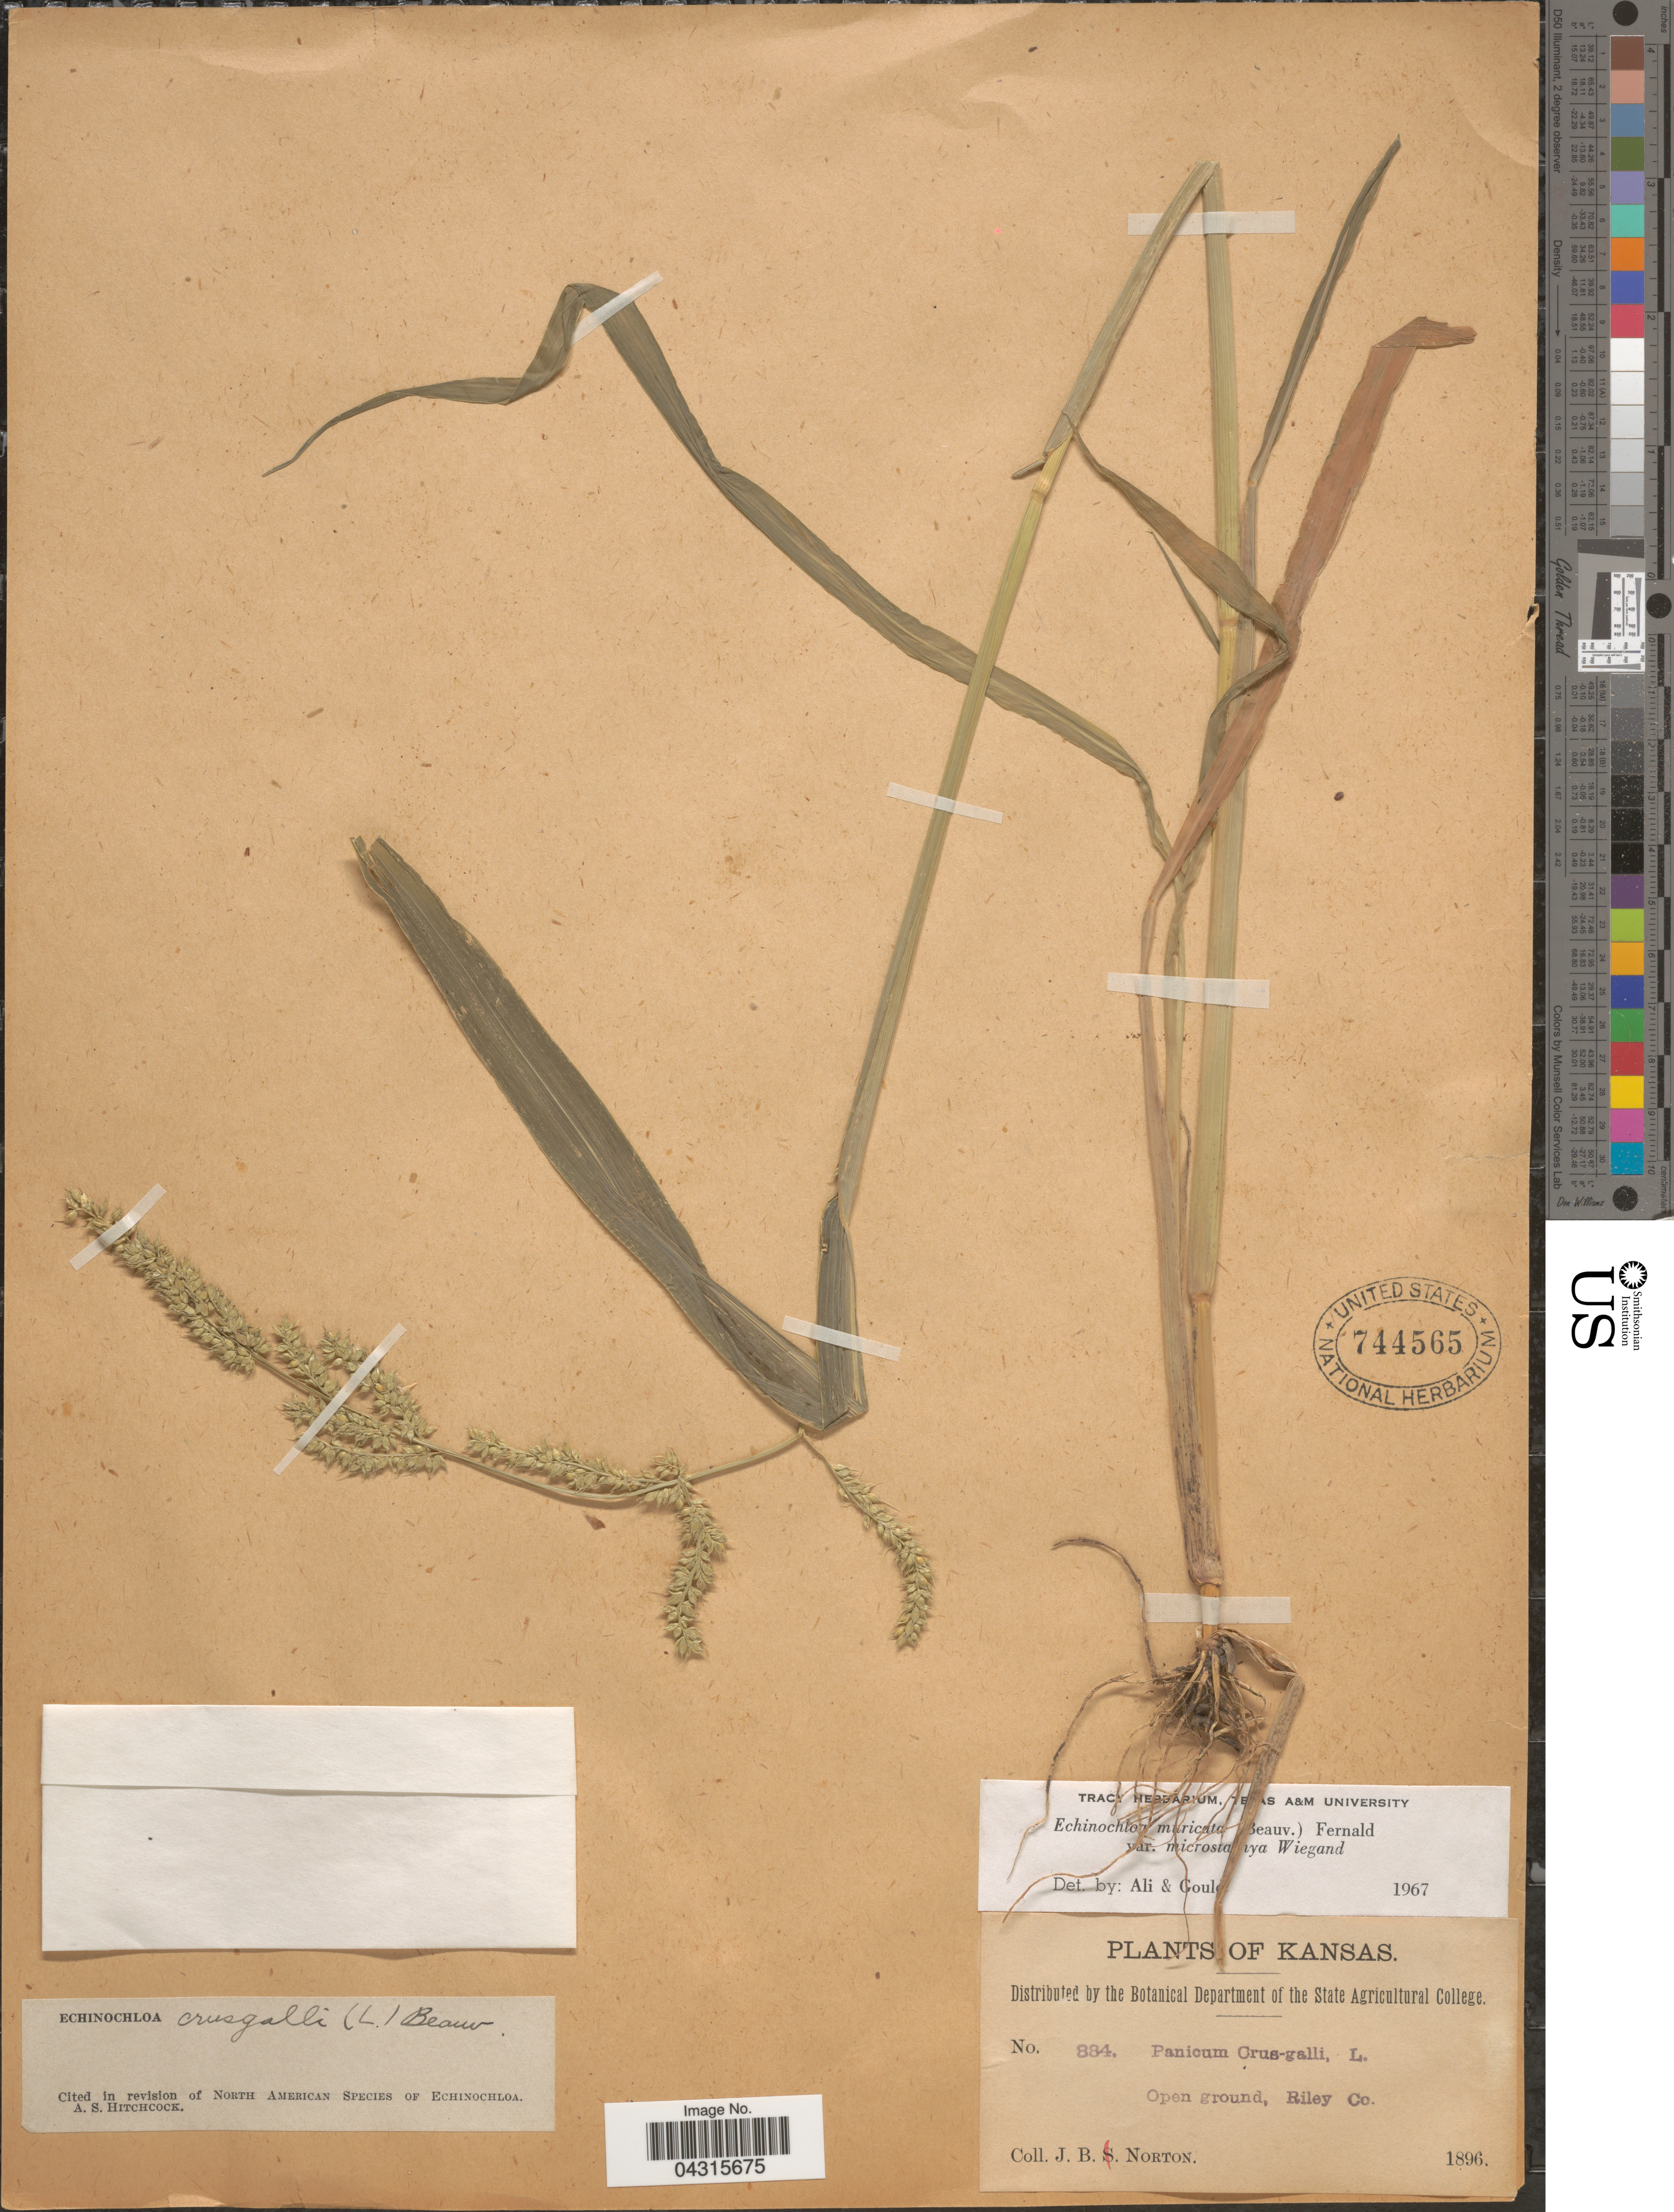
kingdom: Plantae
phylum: Tracheophyta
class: Liliopsida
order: Poales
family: Poaceae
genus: Echinochloa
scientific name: Echinochloa muricata var. microstachya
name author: Wiegand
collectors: J. B. Norton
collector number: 884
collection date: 1896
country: United States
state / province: Kansas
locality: Open ground, Riley Co.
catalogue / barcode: US 744565